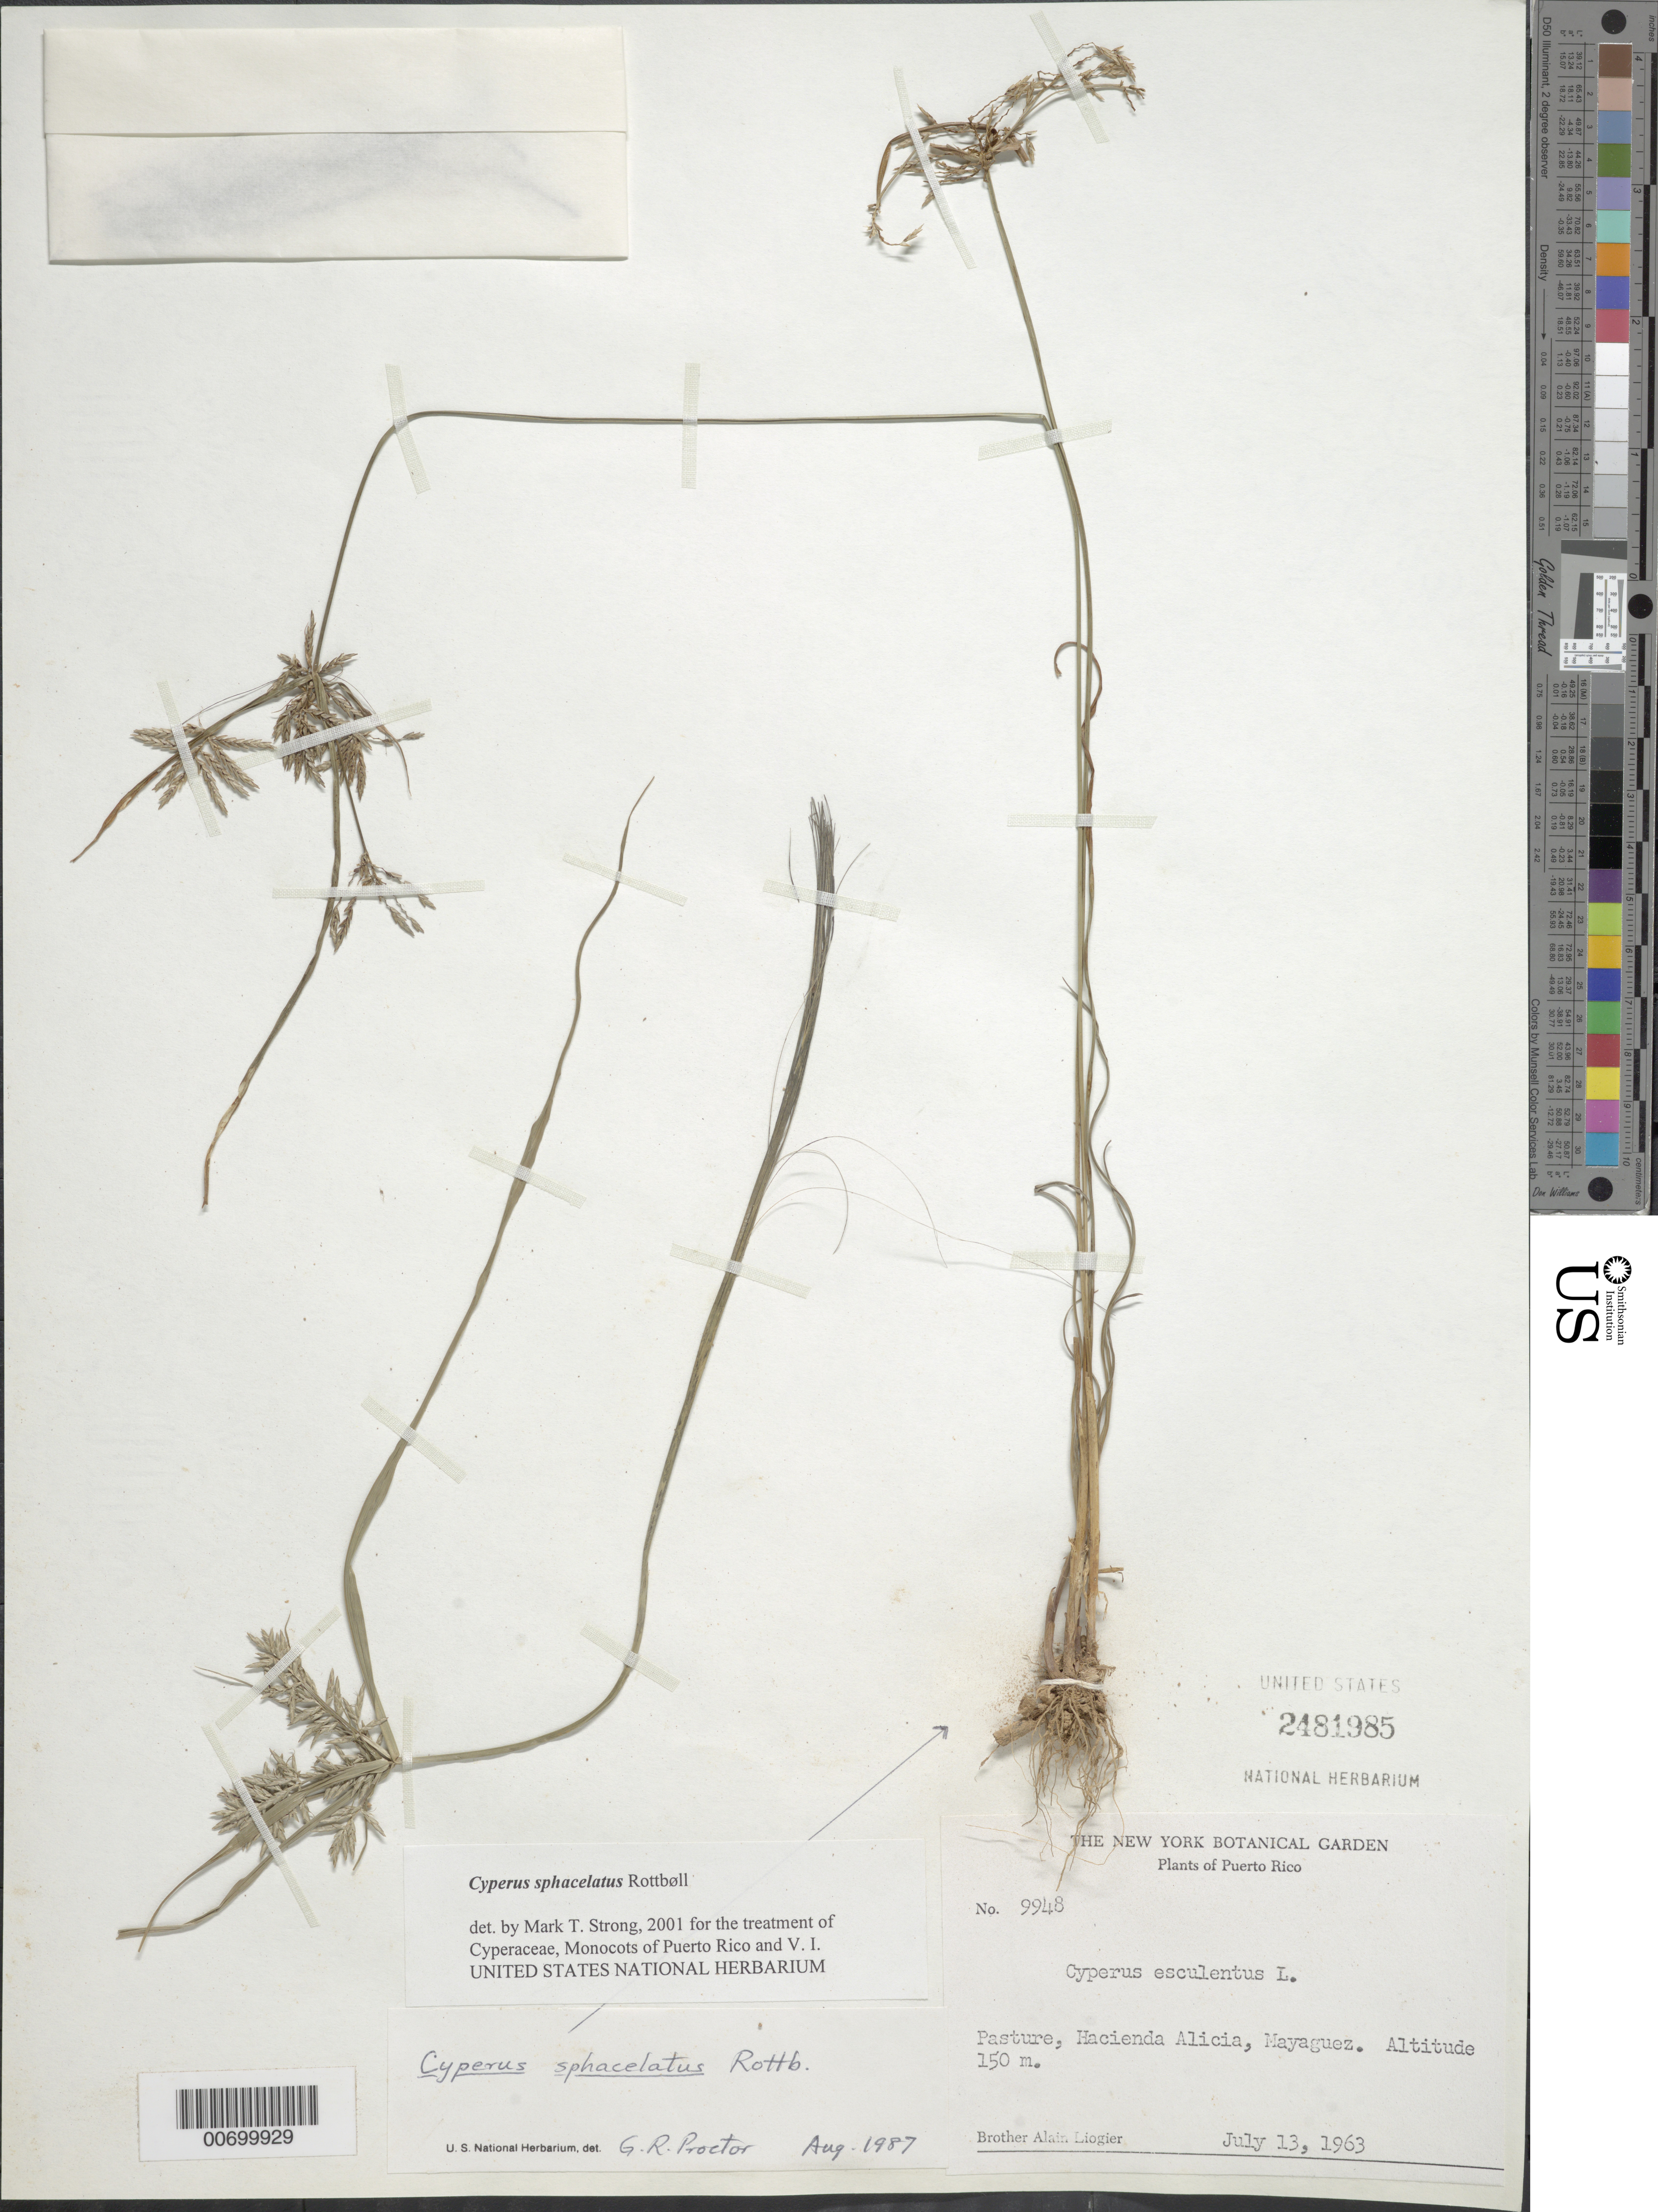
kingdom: Plantae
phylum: Tracheophyta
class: Liliopsida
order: Poales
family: Cyperaceae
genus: Cyperus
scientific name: Cyperus sphacelatus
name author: Rottb.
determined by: Strong, M. T., (US), Smithsonian Institution - National Museum of Natural History (UNITED STATES)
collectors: A. H. Liogier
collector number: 9948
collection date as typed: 13 Jul 1963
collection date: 1963-07-13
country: Puerto Rico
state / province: Mayagüez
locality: Mayagüez: Hacienda Alicia.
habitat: Pasture.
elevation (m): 150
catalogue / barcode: US 2481985